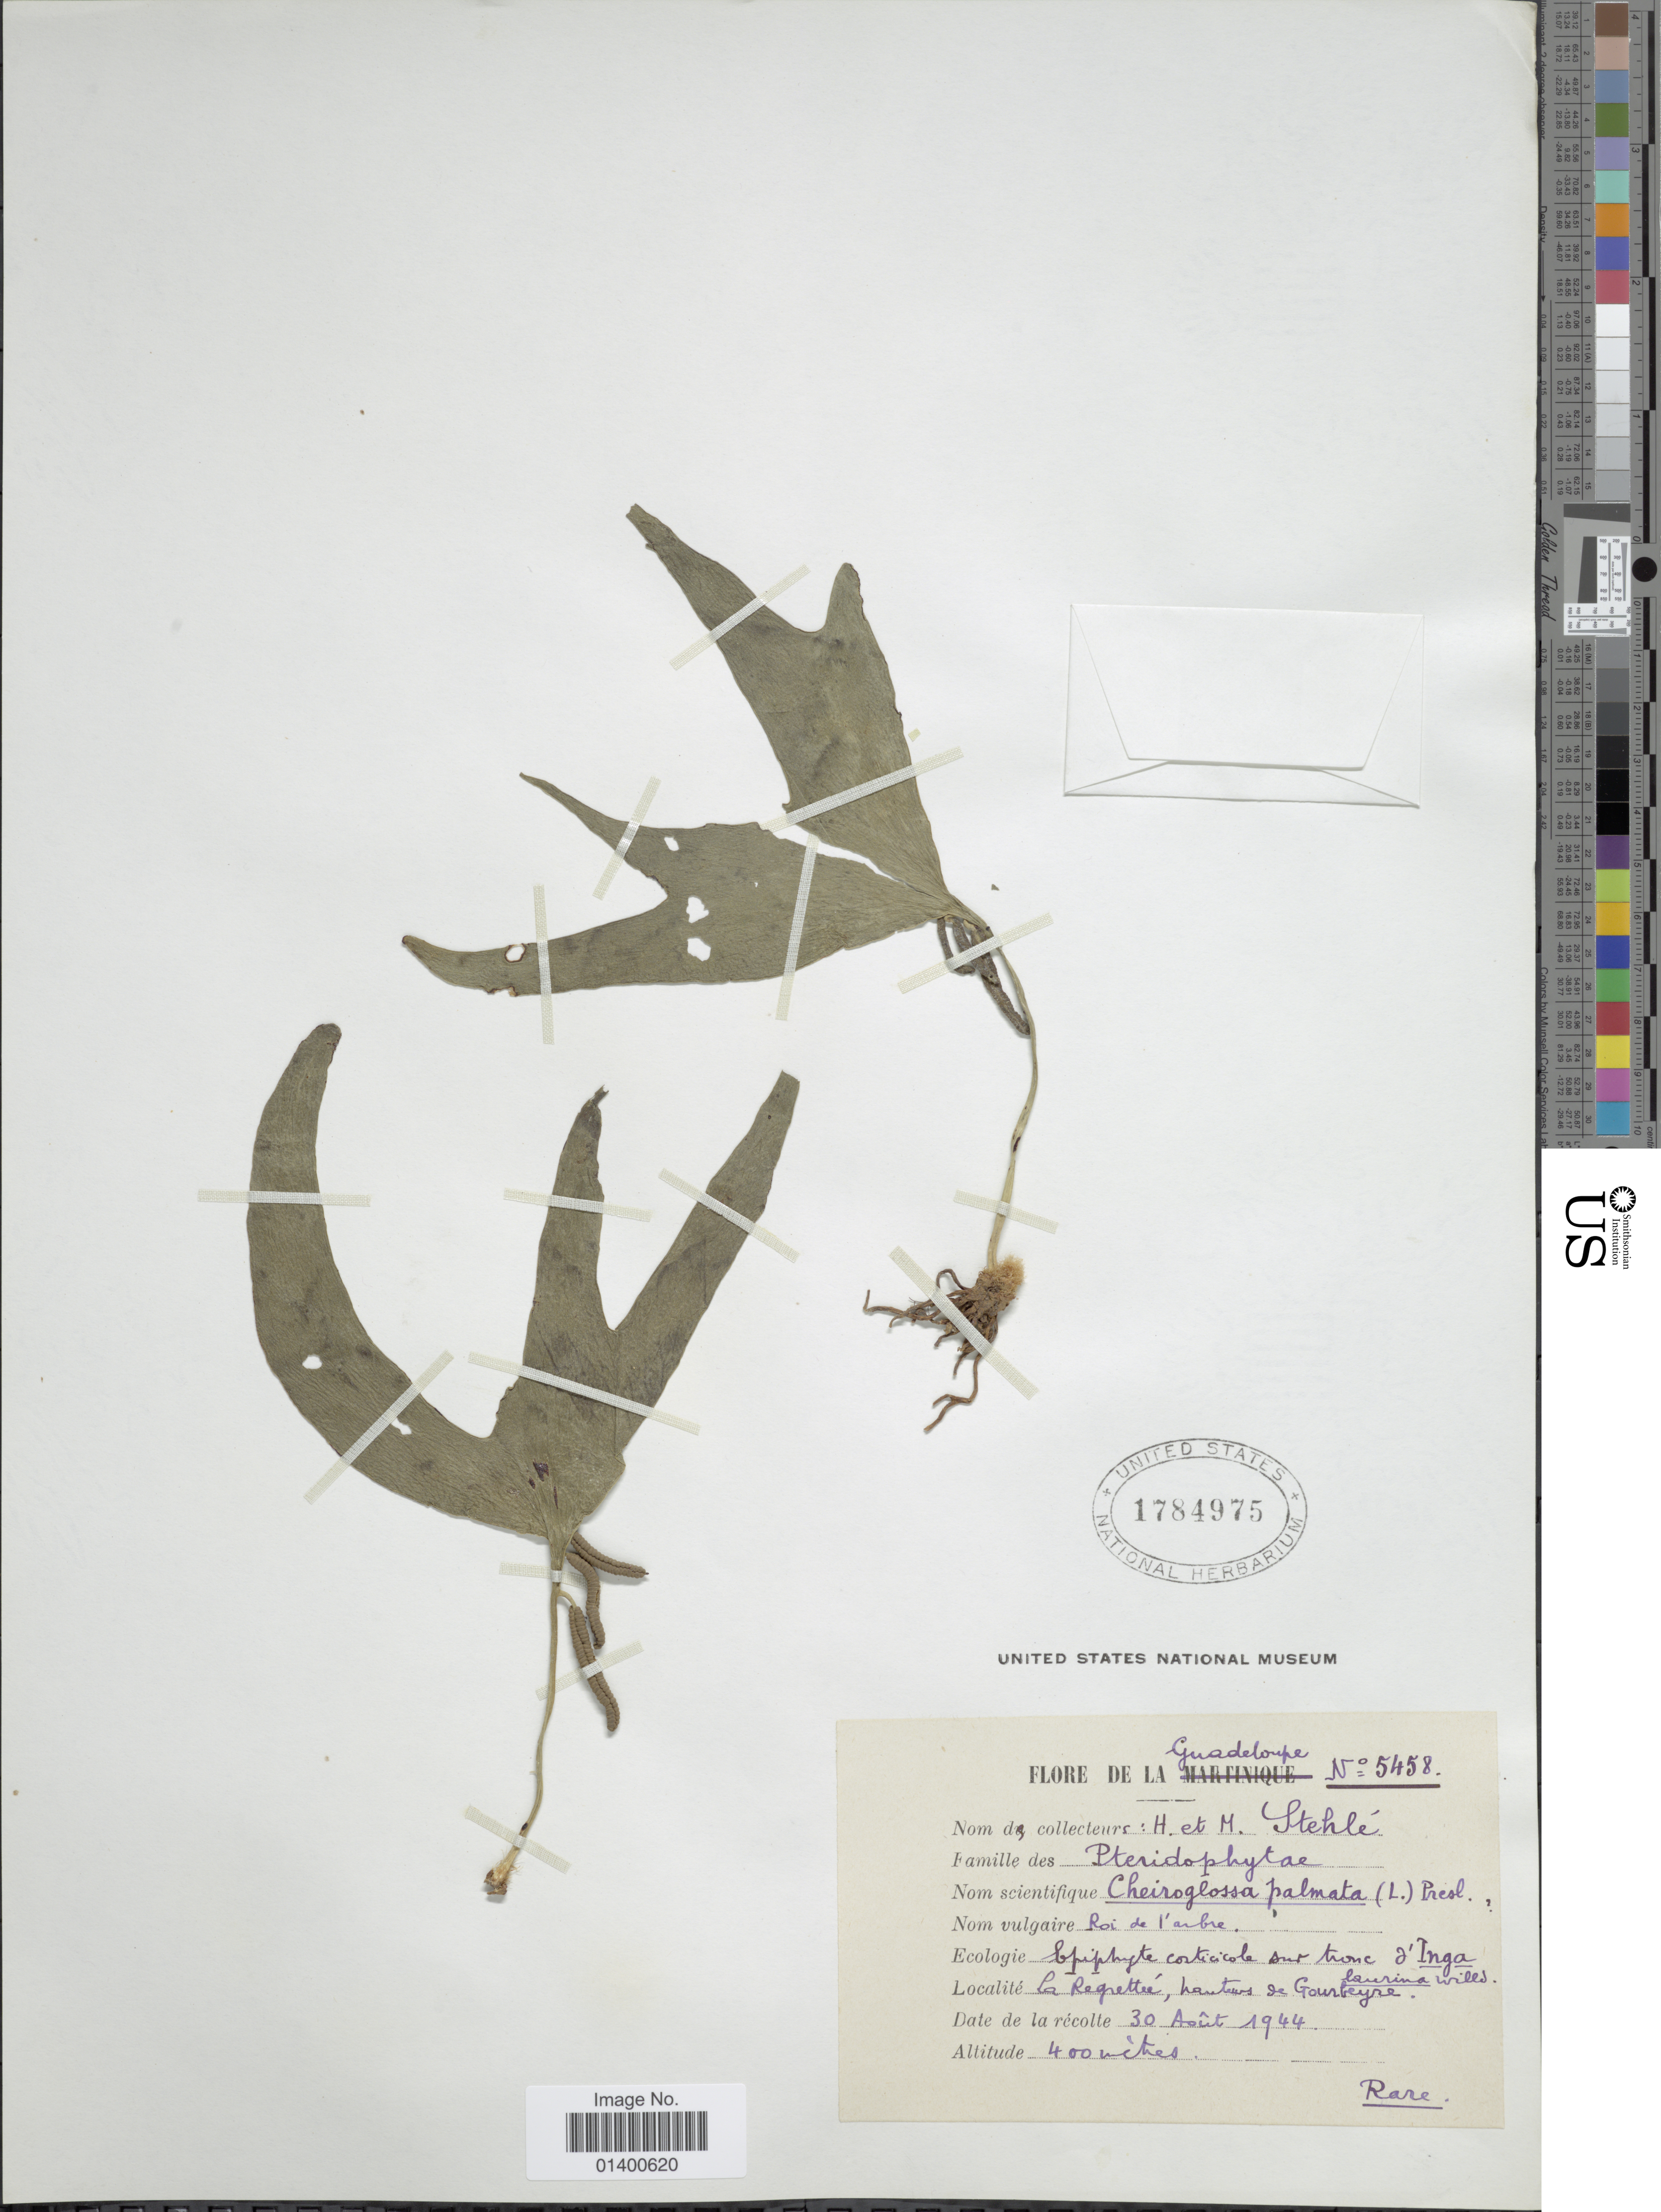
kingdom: Plantae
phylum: Tracheophyta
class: Polypodiopsida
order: Ophioglossales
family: Ophioglossaceae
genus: Cheiroglossa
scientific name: Cheiroglossa palmata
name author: (L.) C. Presl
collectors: H. Stehlé & M. Stehlé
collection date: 1944-08-30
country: Guadeloupe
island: Basse Terre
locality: La Regrettée, hauteurs de Gourbeyre.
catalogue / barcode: US 1784975